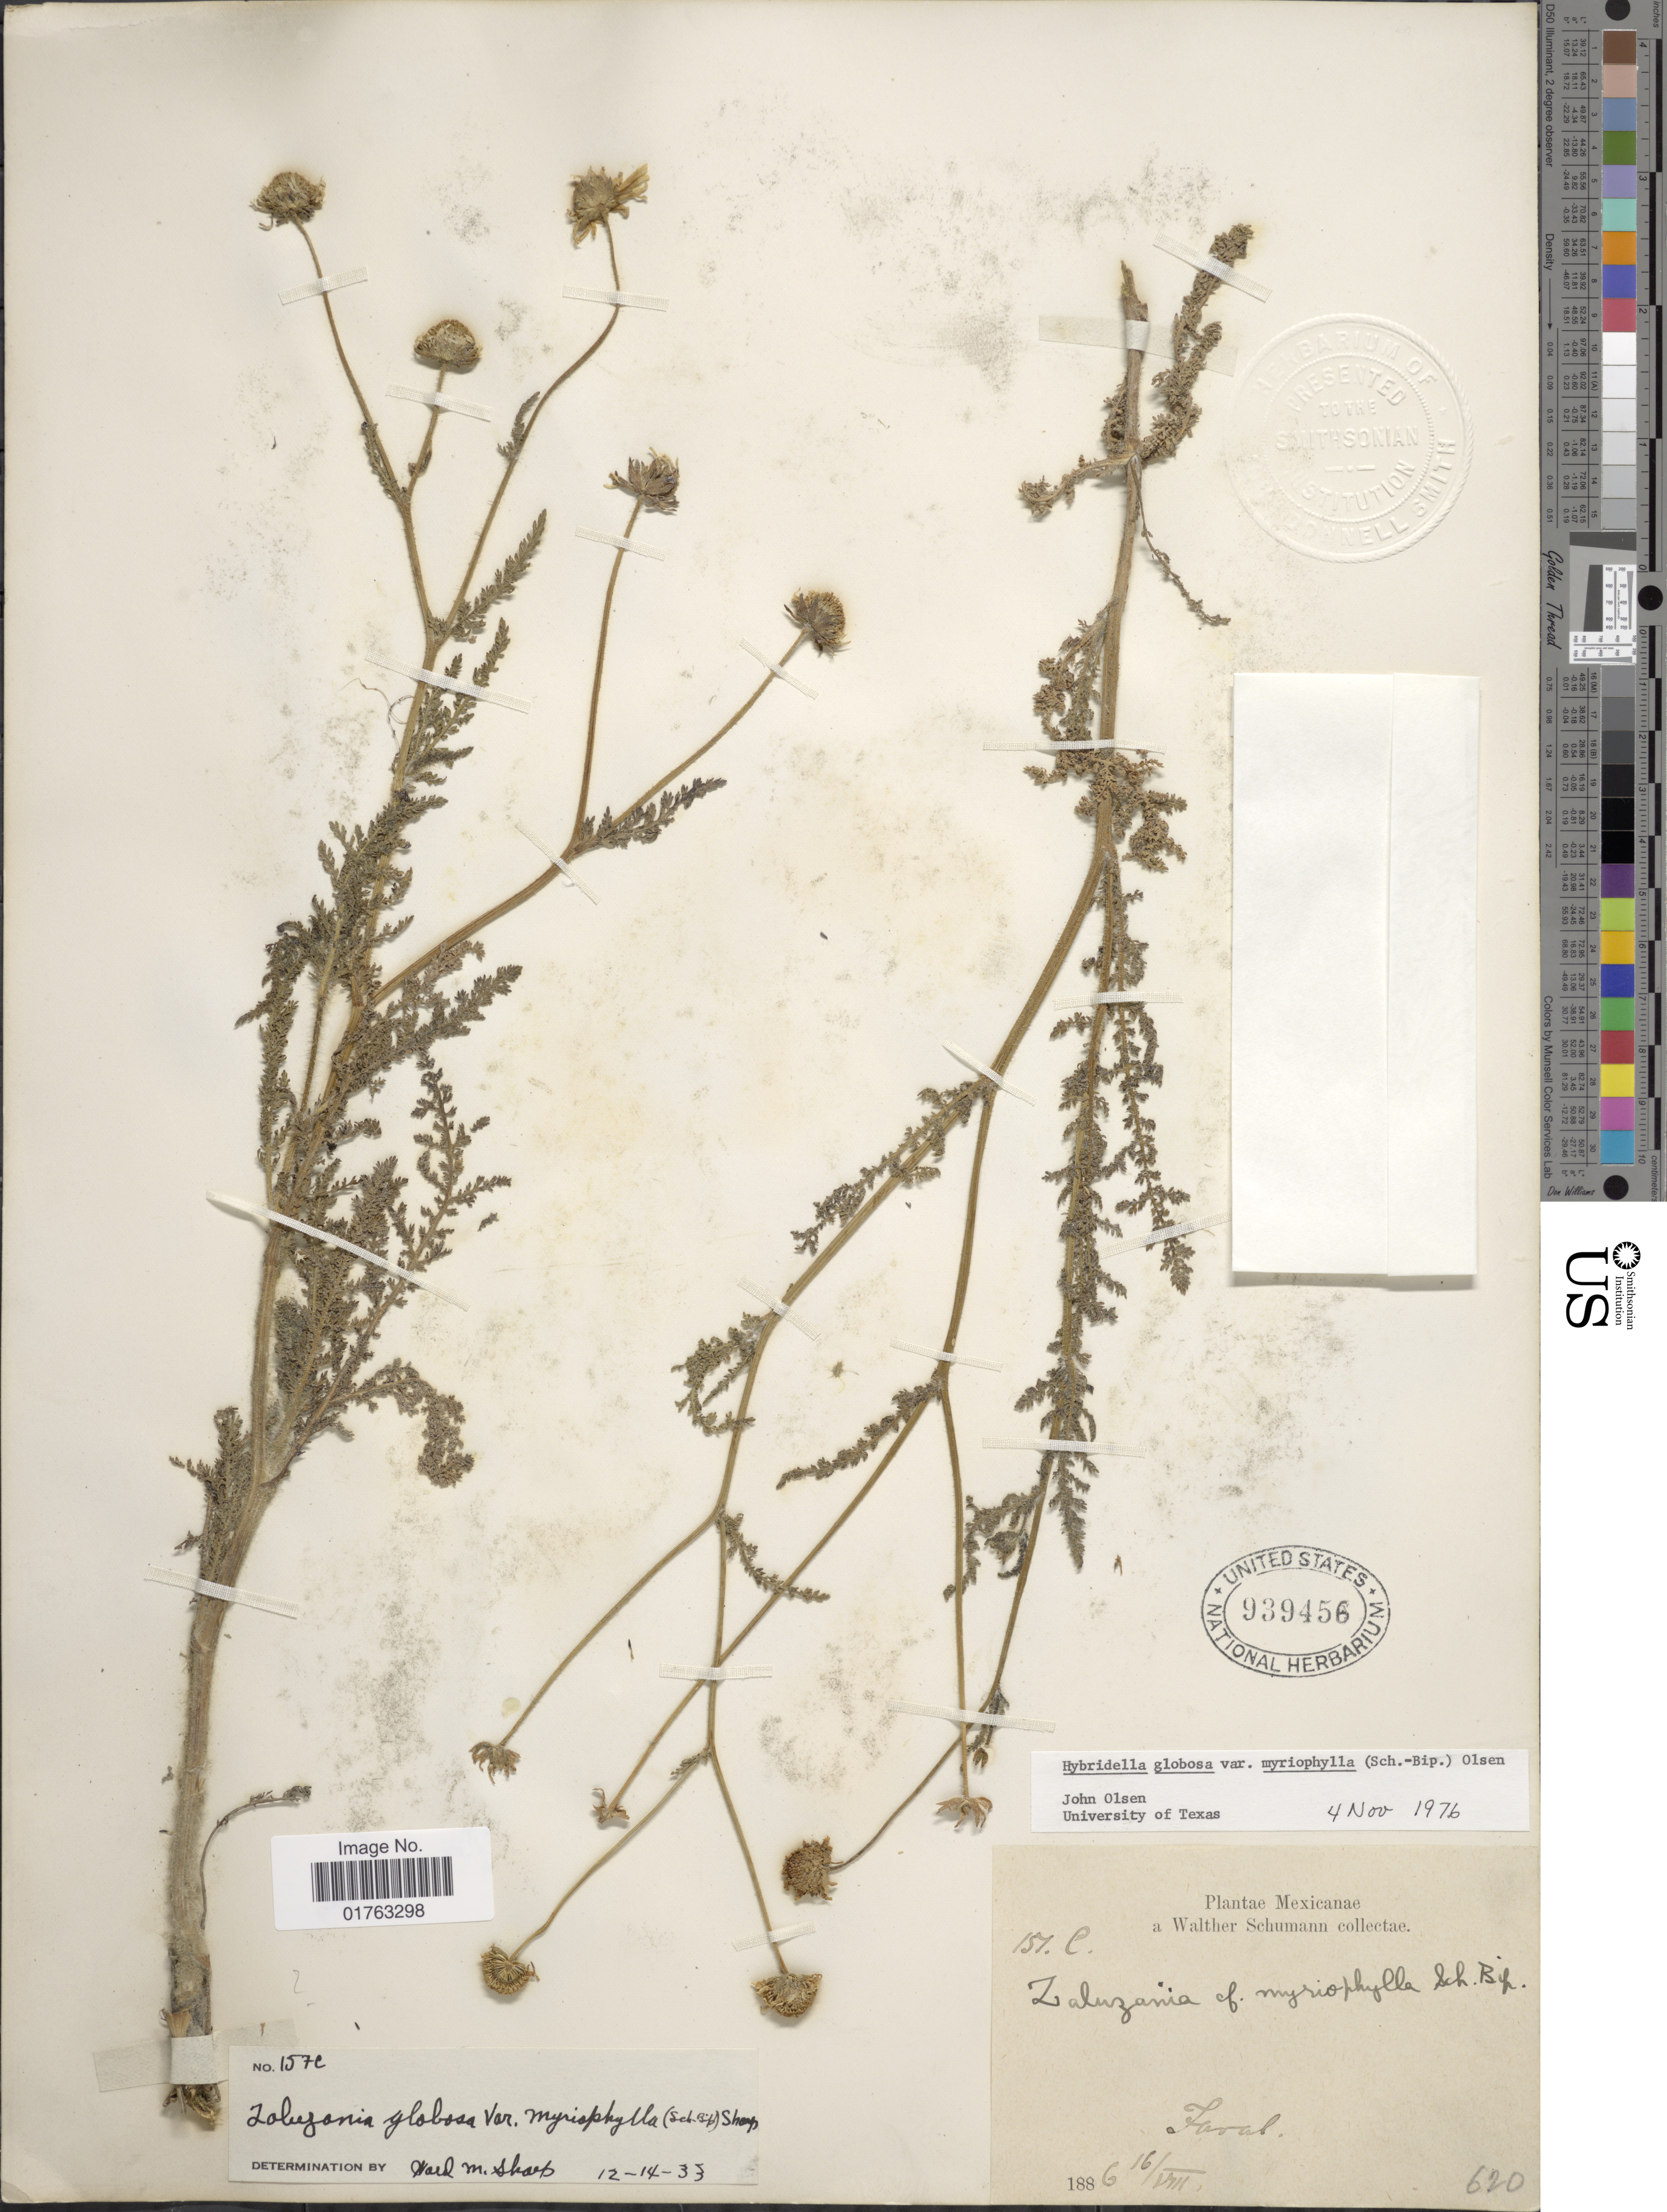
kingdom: Plantae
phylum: Tracheophyta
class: Magnoliopsida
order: Asterales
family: Asteraceae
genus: Hybridella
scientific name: Hybridella globosa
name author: (Ort.) Cass.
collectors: W. Schumann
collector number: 151.C.*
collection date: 1886-08-16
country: Mexico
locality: Faral.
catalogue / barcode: US 939456